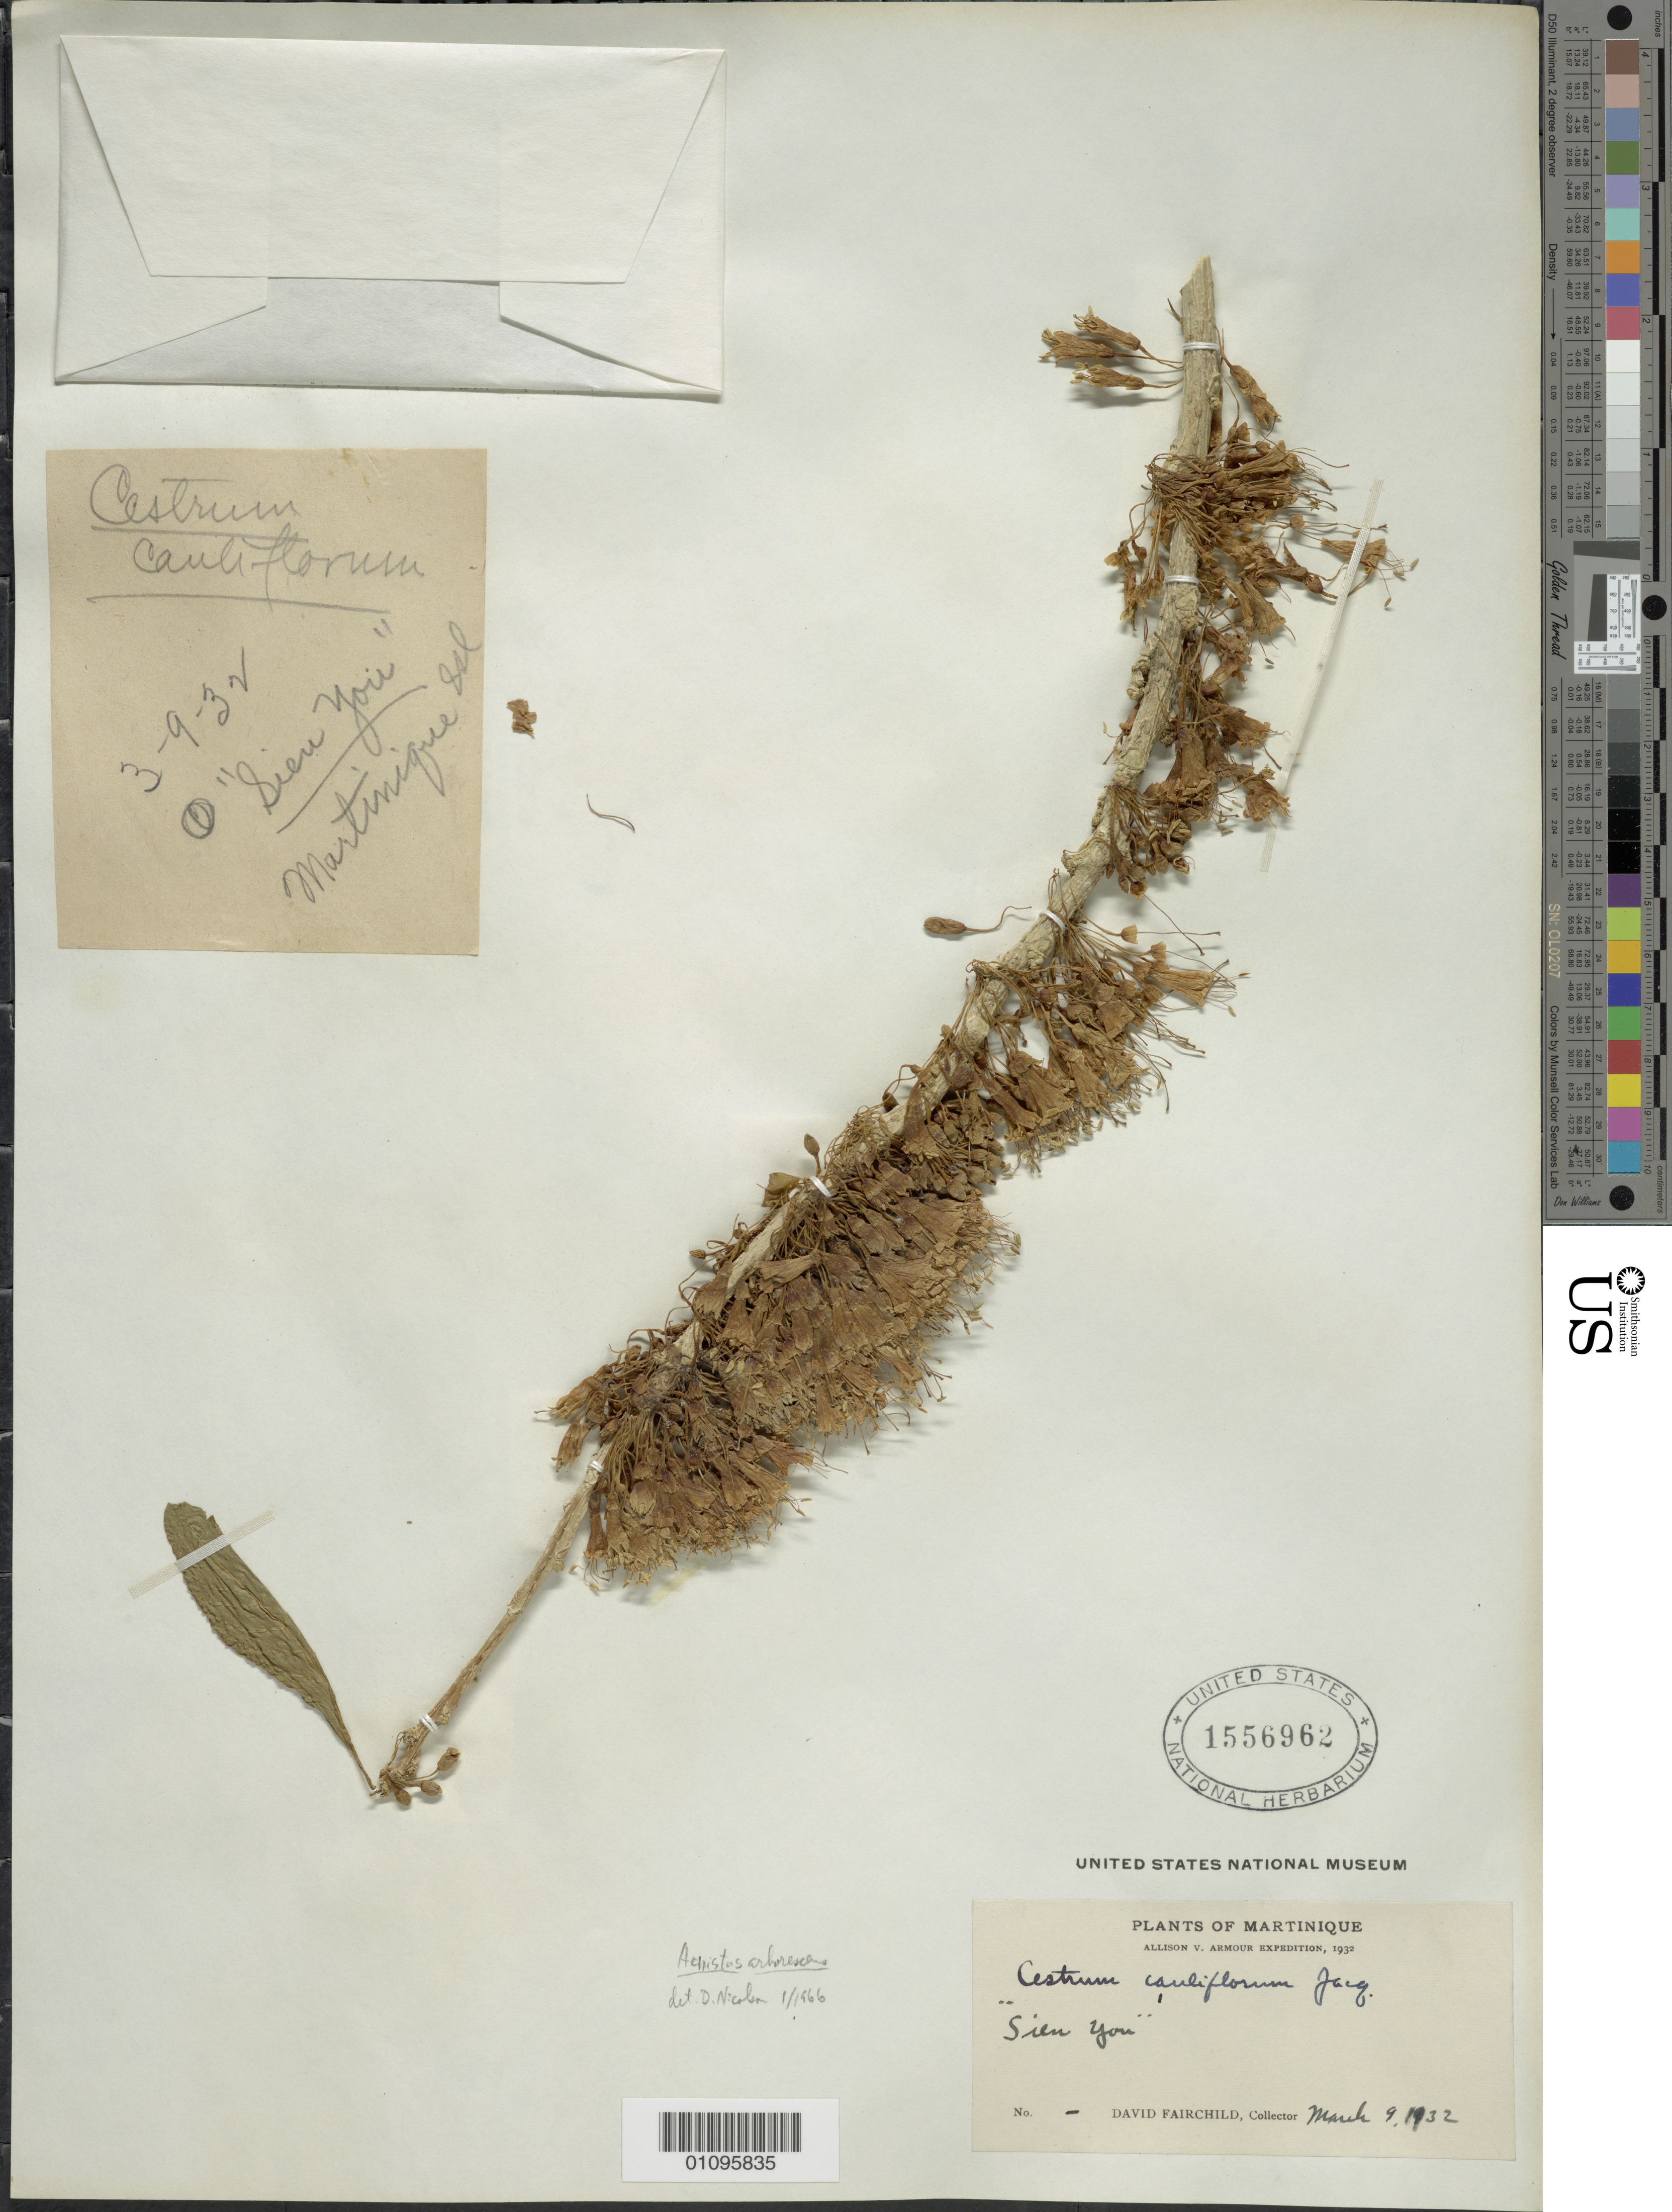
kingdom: Plantae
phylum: Tracheophyta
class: Magnoliopsida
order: Solanales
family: Solanaceae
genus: Acnistus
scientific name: Acnistus arborescens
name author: (L.) Schltdl.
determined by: Nicolson, Dan H.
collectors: D. Fairchild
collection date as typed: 09 Mar 1932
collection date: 1932-03-09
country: Martinique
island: Martinique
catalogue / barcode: US 1556962